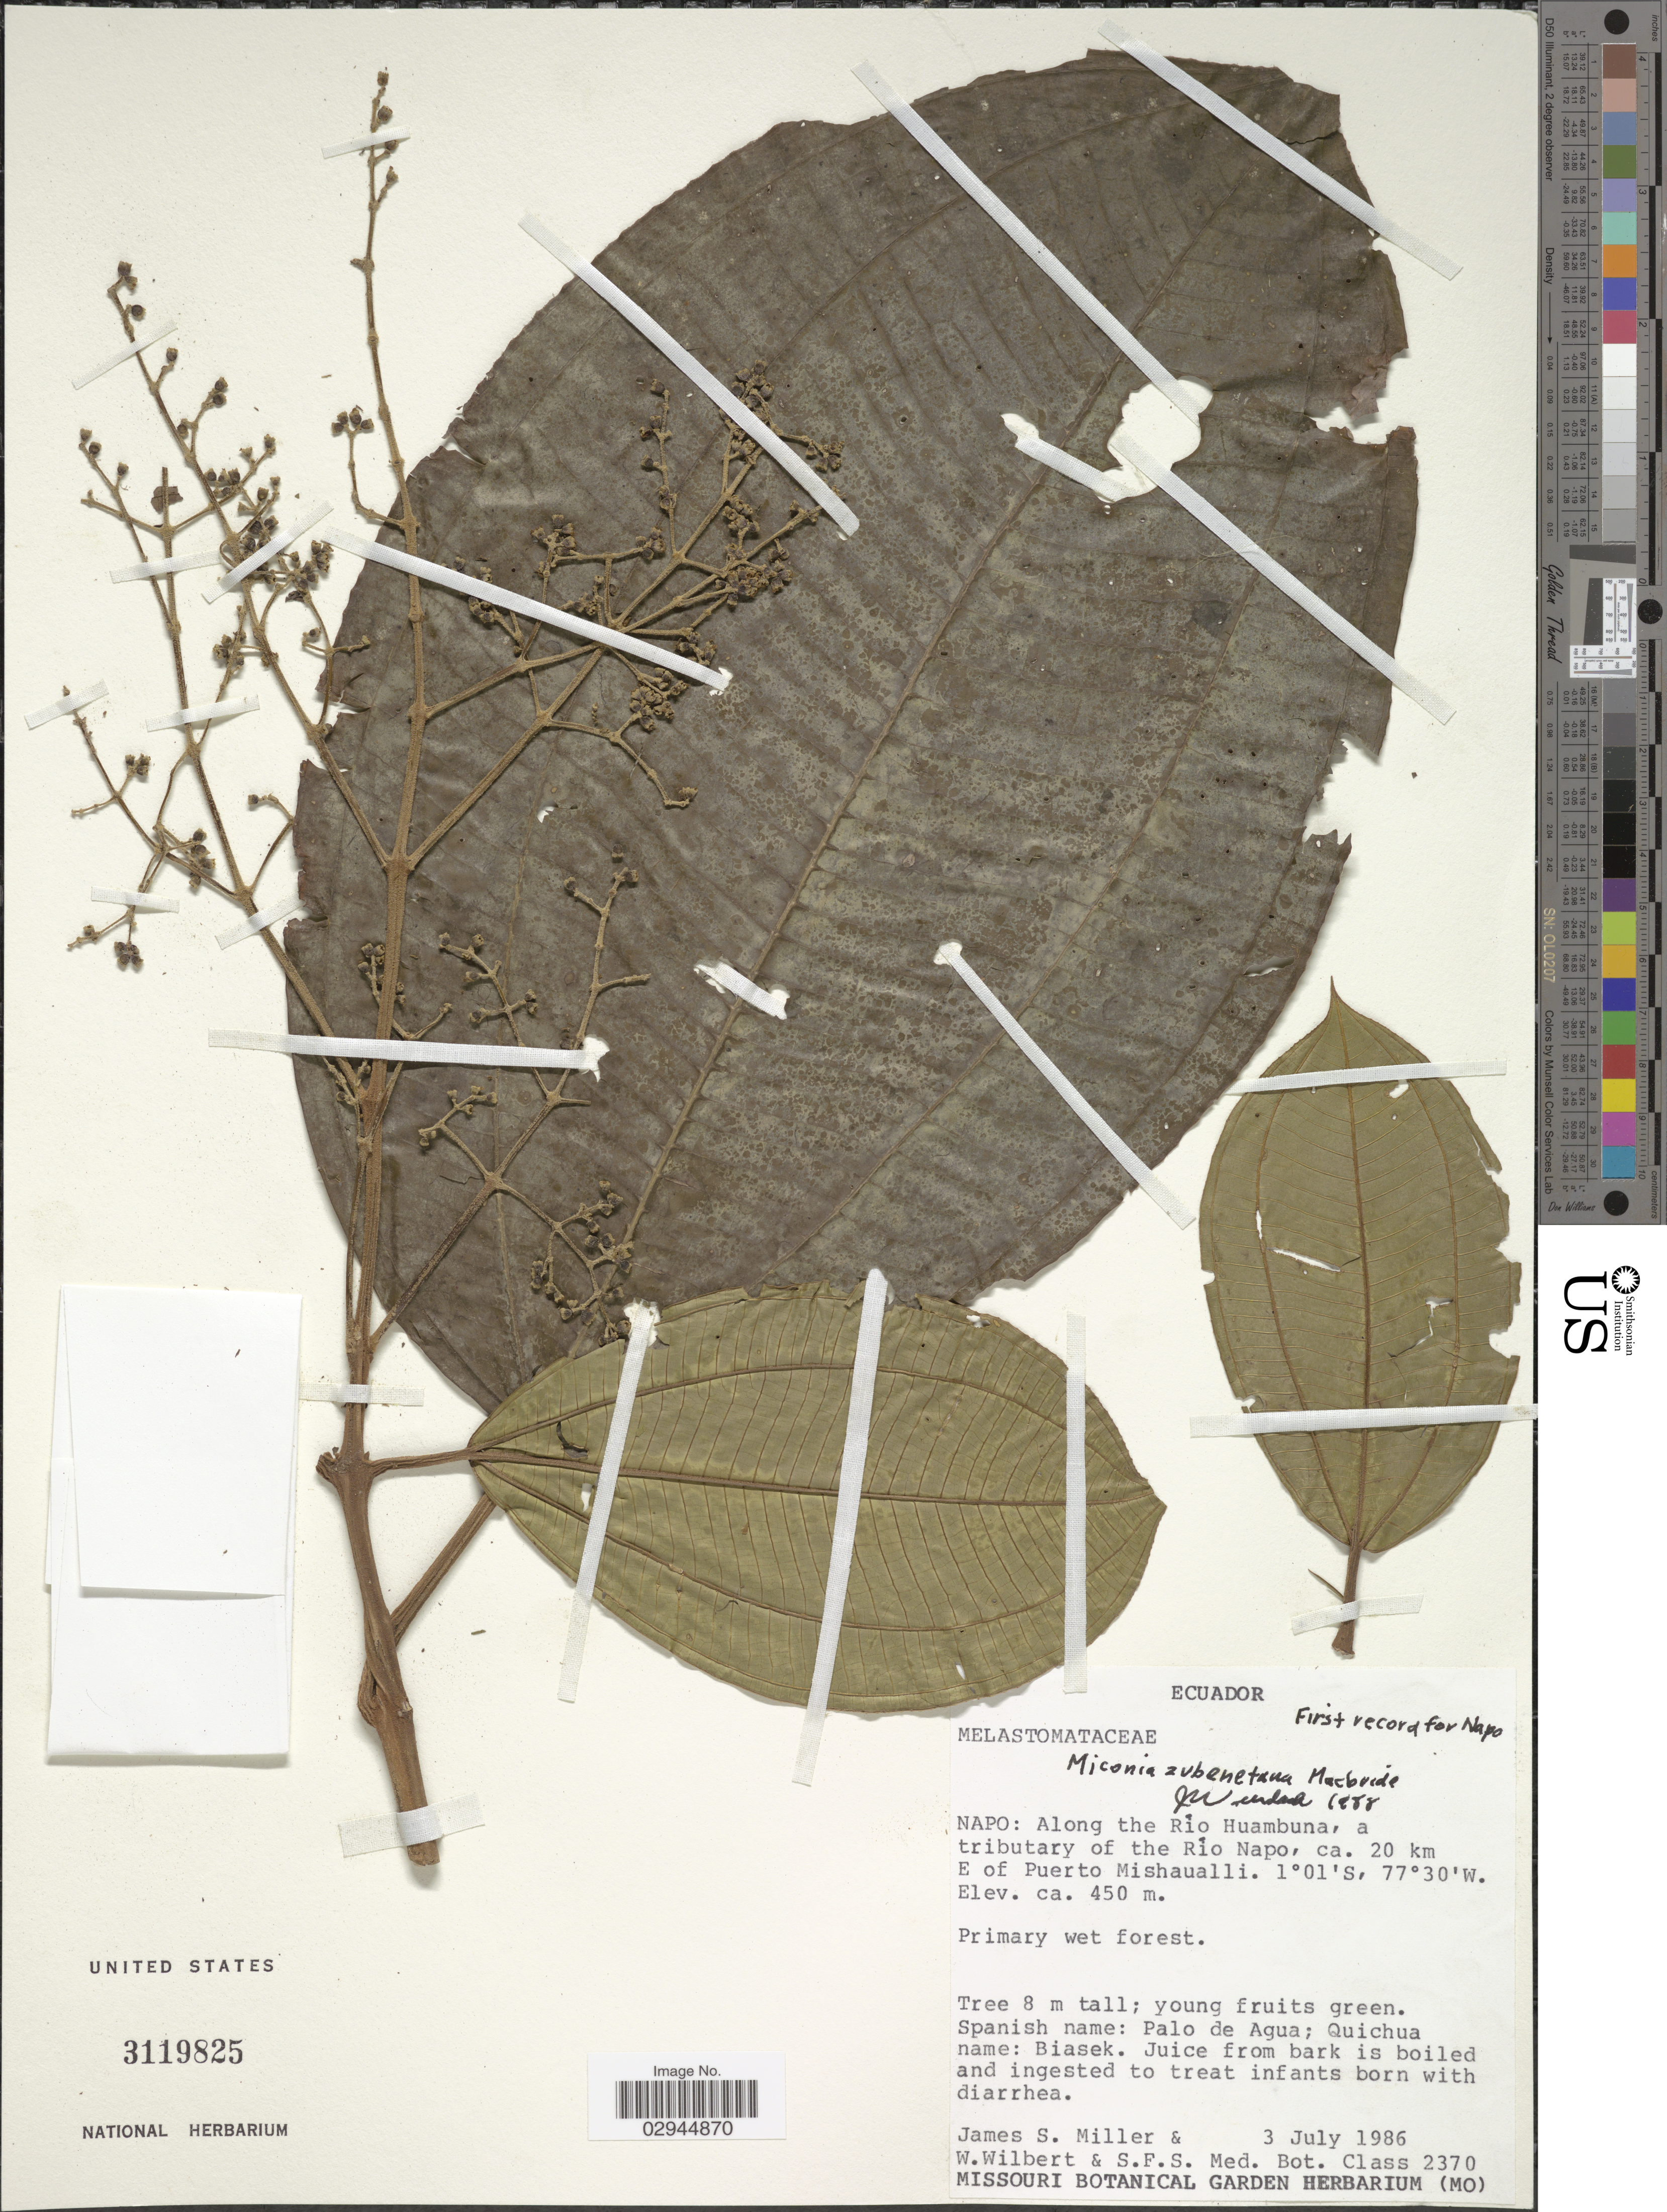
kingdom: Plantae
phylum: Tracheophyta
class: Magnoliopsida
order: Myrtales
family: Melastomataceae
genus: Miconia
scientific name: Miconia zubenetana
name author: J.F. Macbr.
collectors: J. S. Miller, W. Wilbert & S. F. S. Med. Bot. Class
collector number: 2370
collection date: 1986-07-03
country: Ecuador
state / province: Napo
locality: Along the Río Huambuna, a tributary of the Río Napo, ca. 20 km E of Puerto Mishaualli.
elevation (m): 450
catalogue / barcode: US 3119825